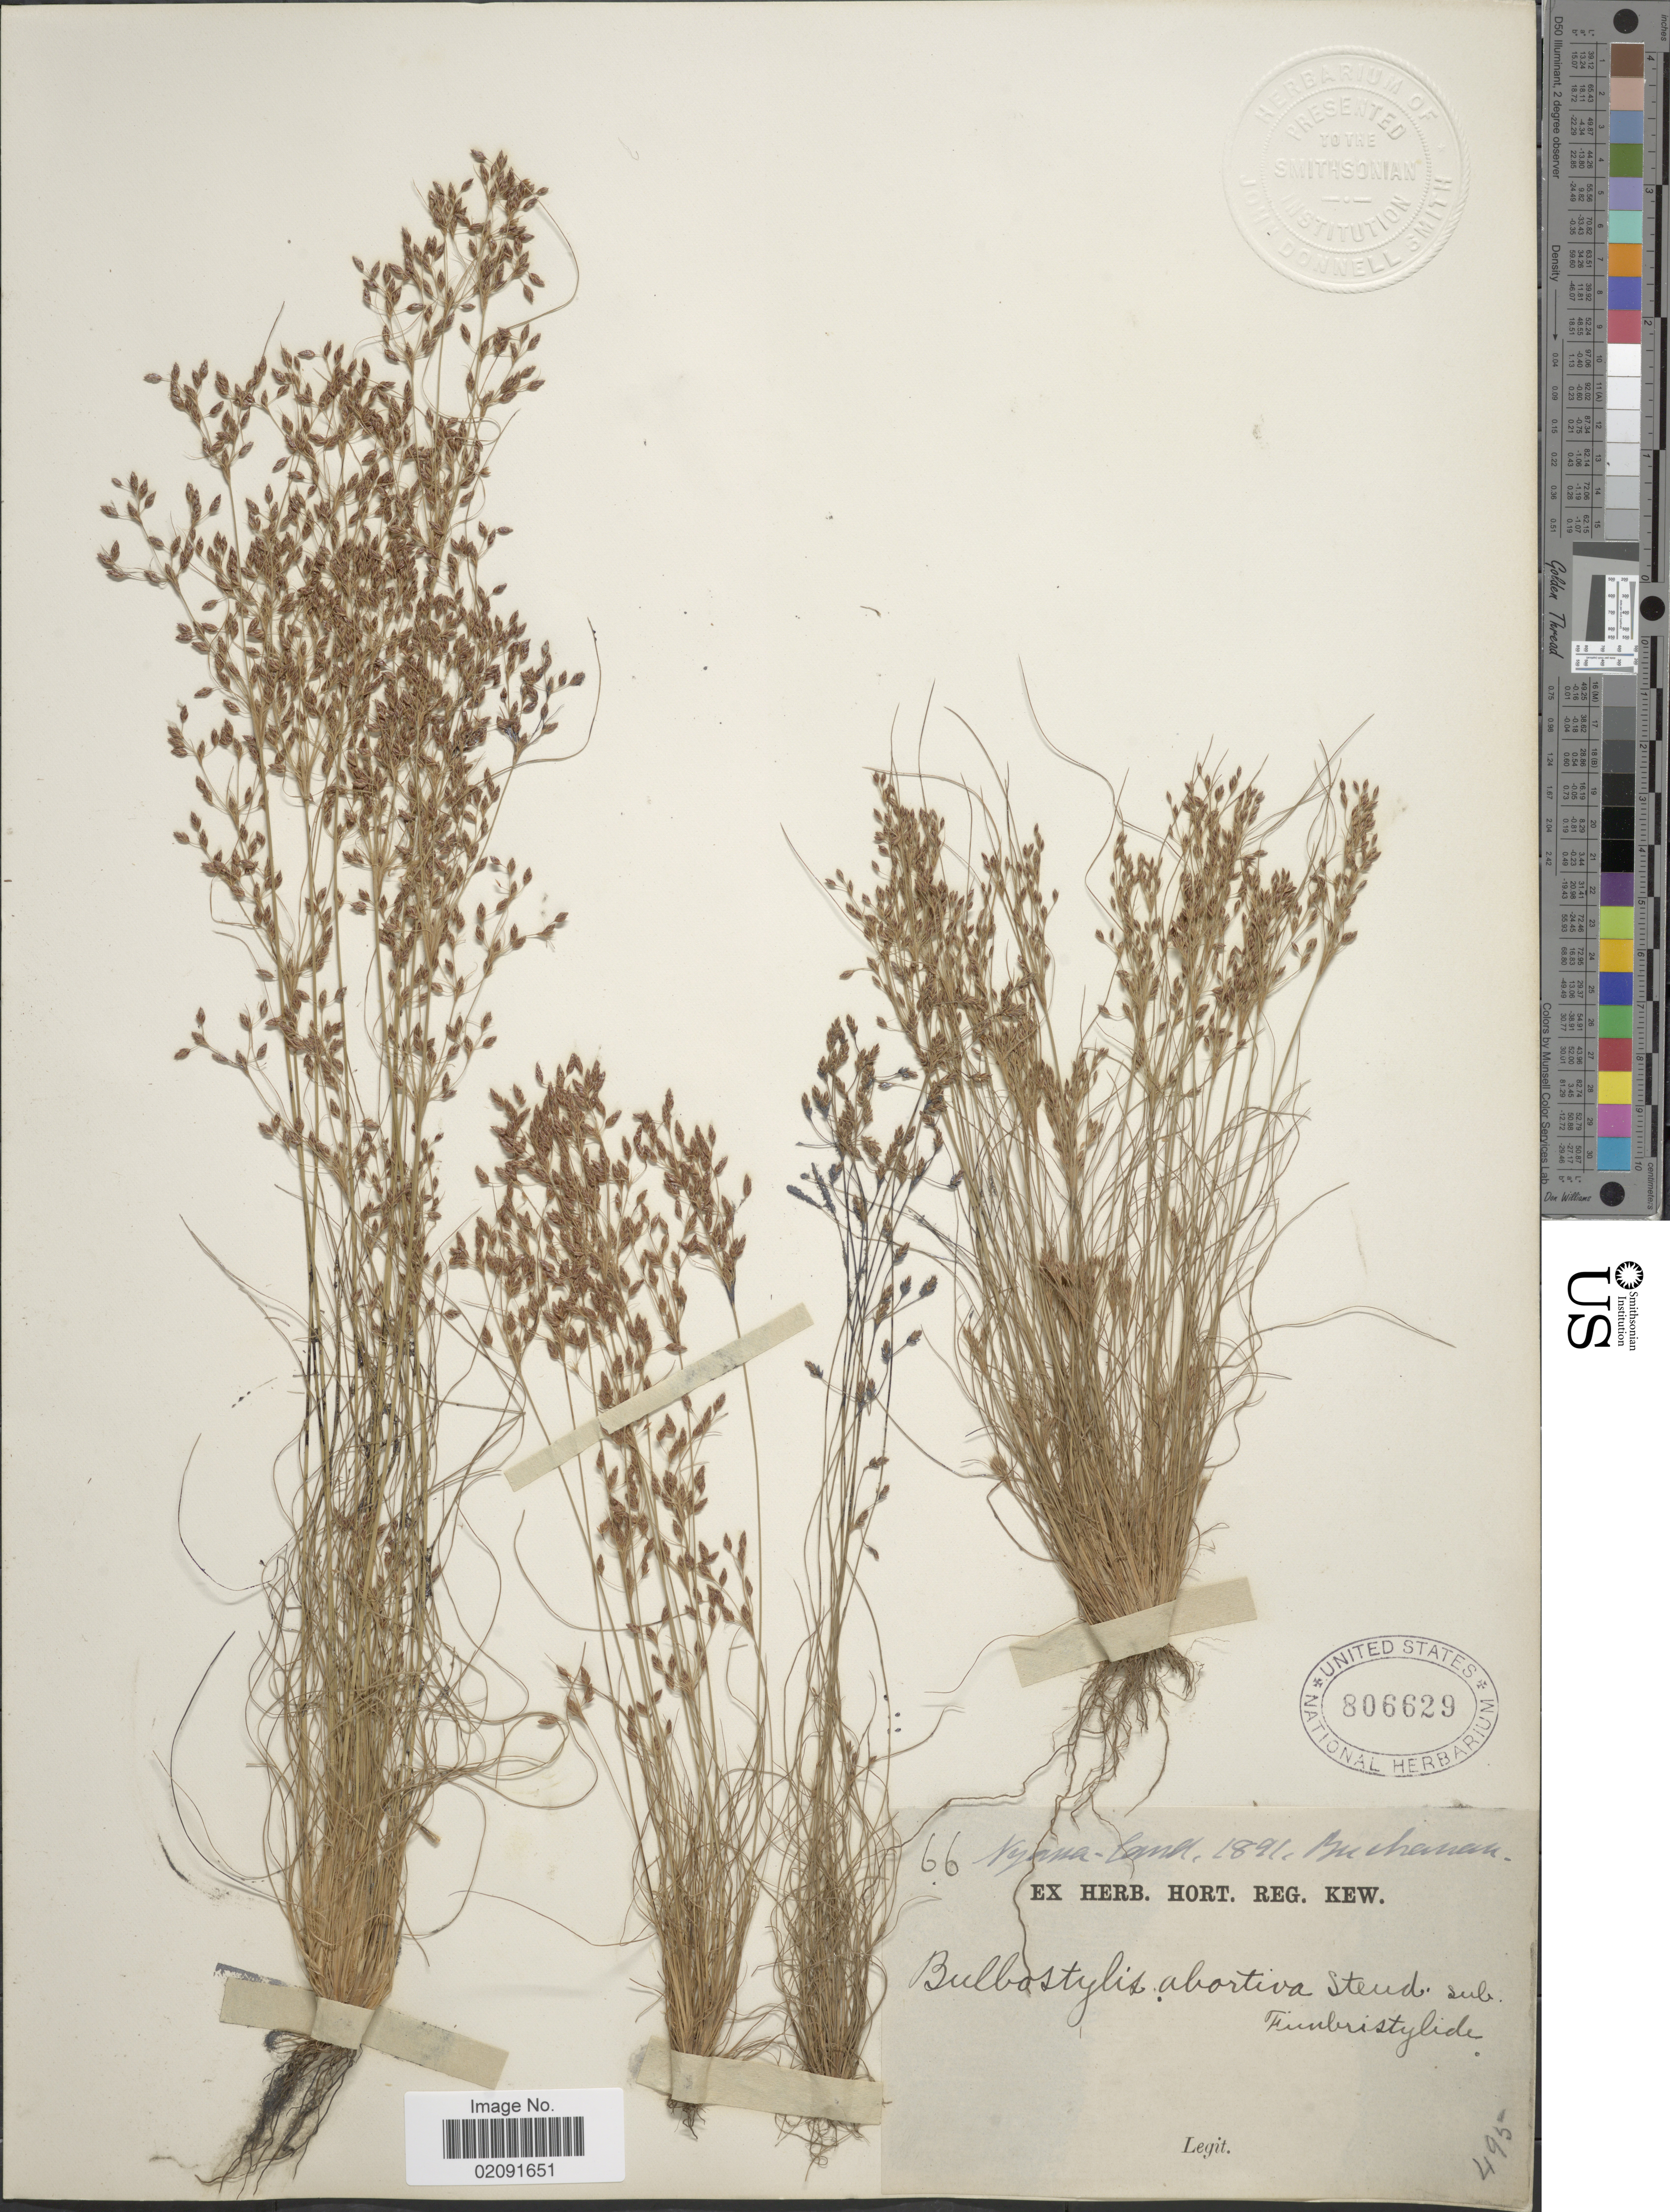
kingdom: Plantae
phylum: Tracheophyta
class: Liliopsida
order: Poales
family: Cyperaceae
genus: Bulbostylis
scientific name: Bulbostylis abortiva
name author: (Steud.) C.B. Clarke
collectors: -. Buchanan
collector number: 66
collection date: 1891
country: Kenya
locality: Nyassa-land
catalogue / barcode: US 806629